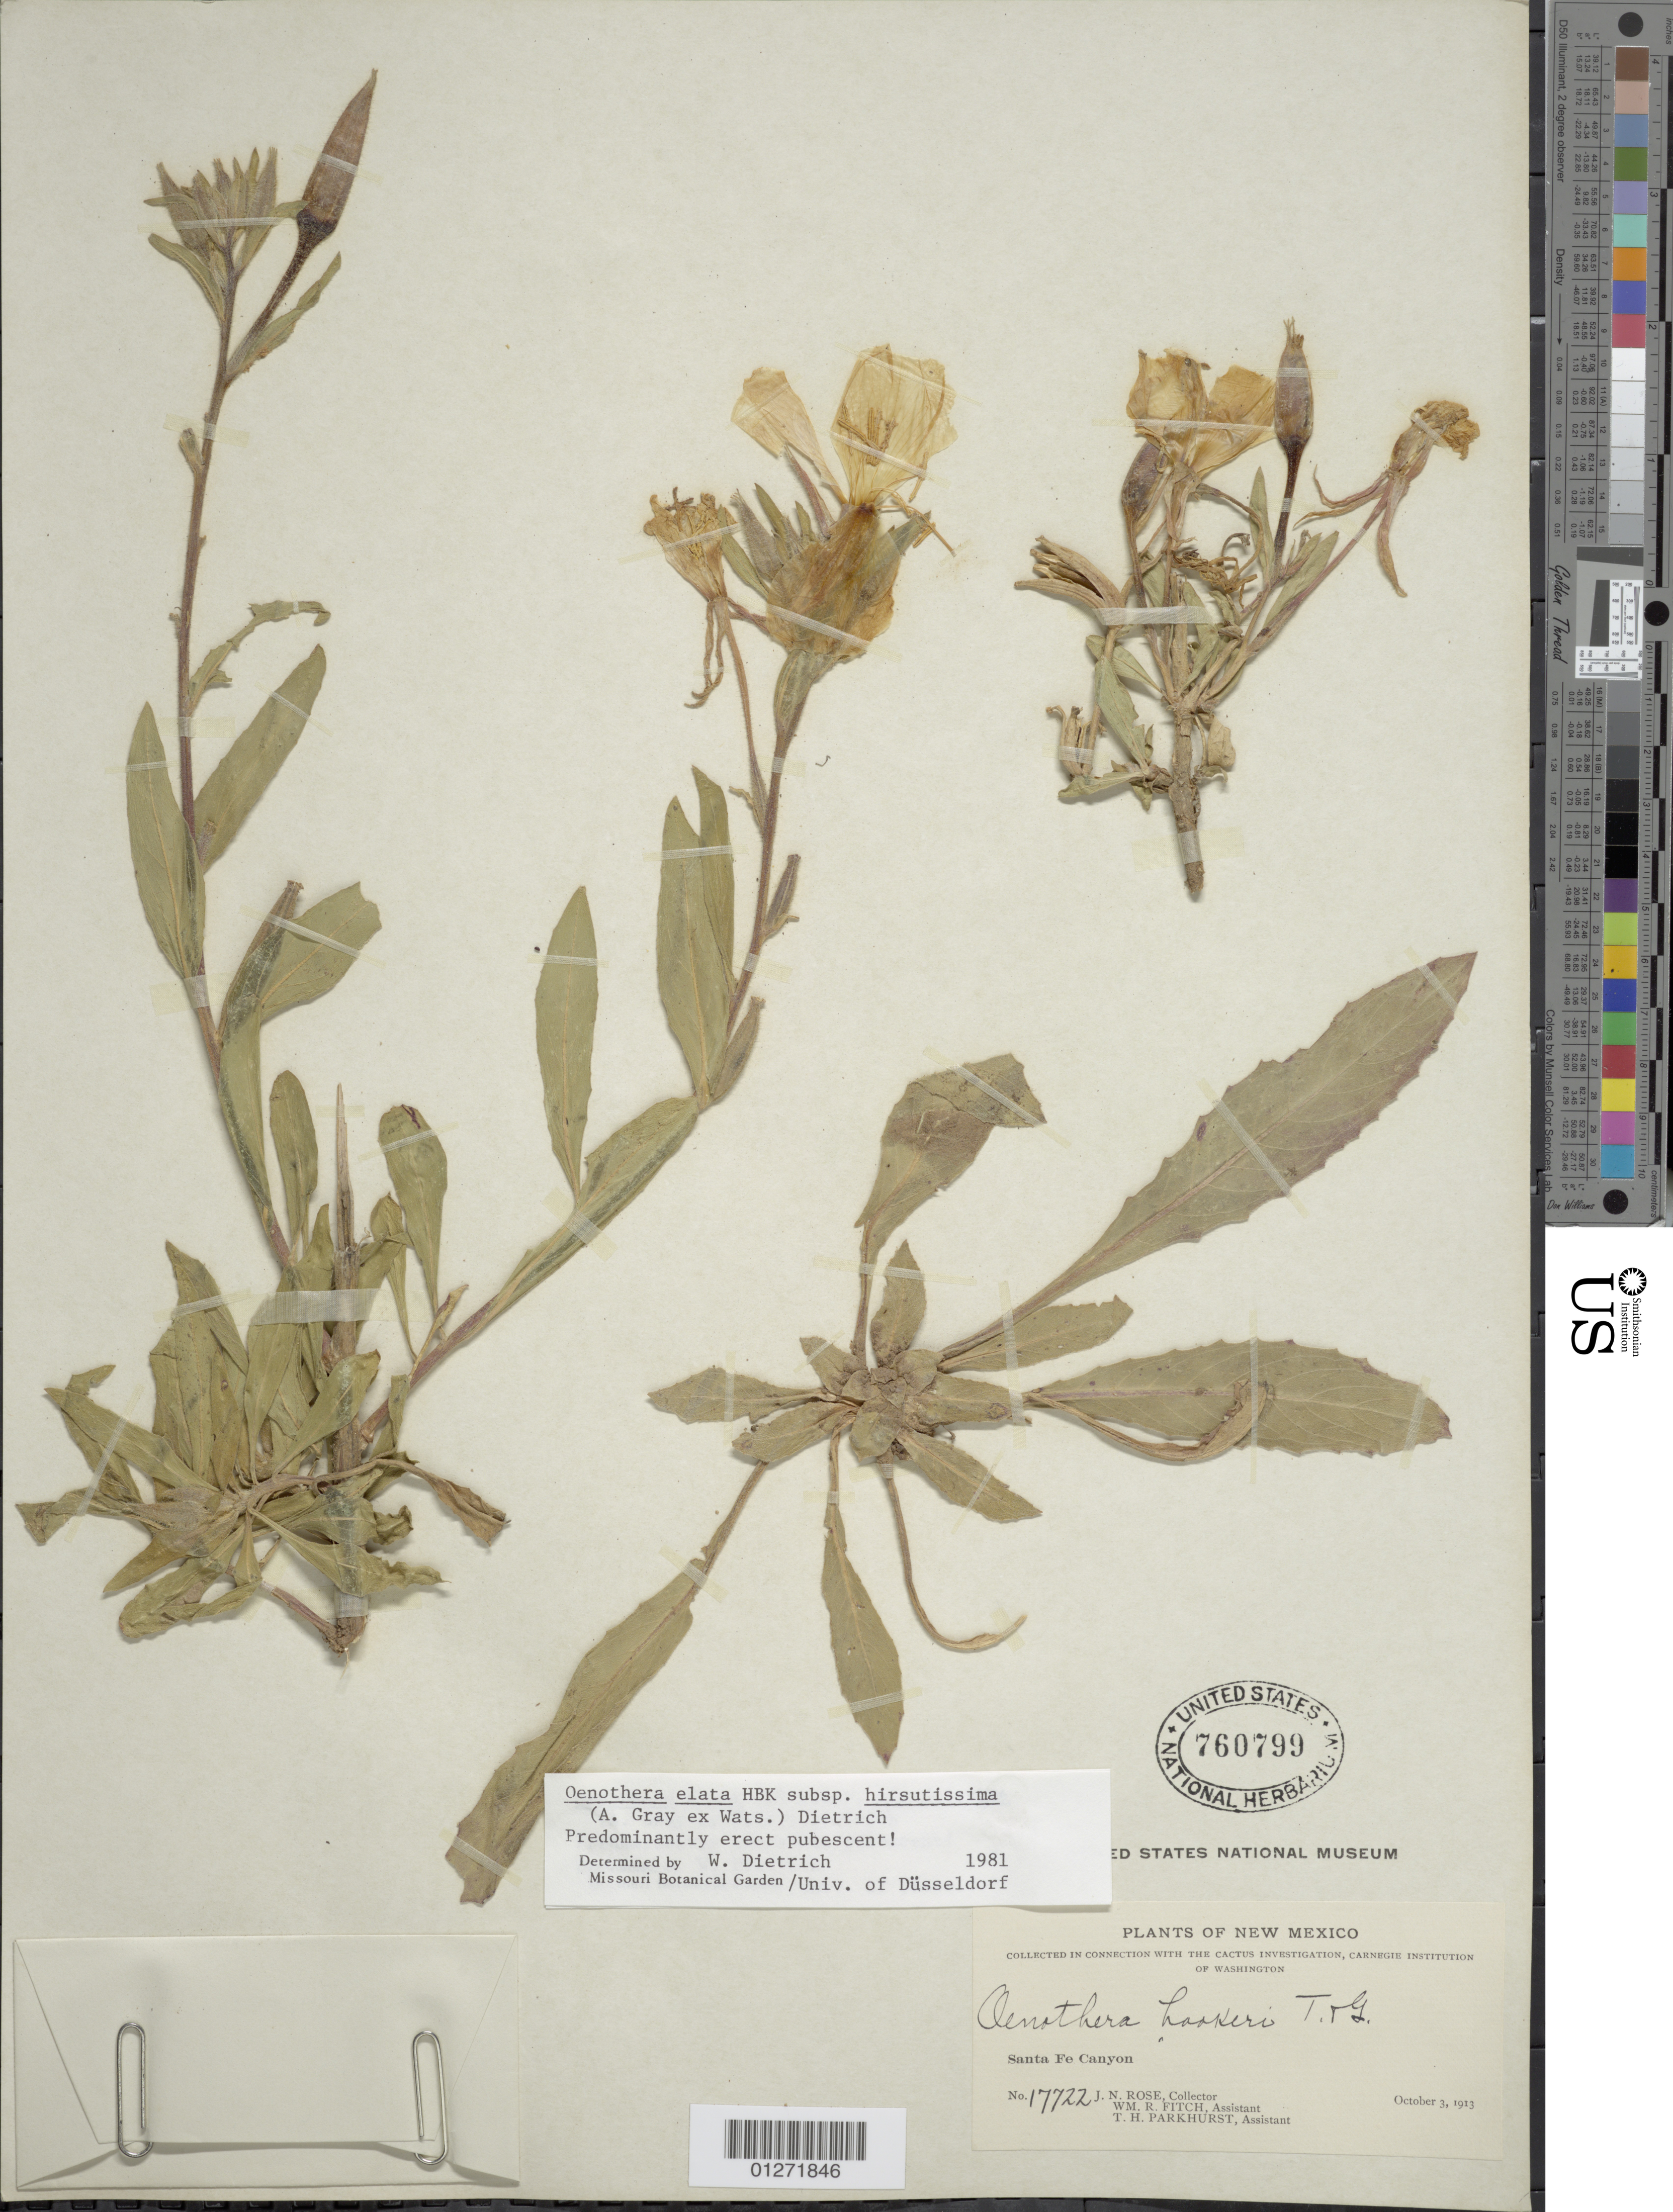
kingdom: Plantae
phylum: Tracheophyta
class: Magnoliopsida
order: Myrtales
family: Onagraceae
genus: Oenothera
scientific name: Oenothera elata subsp. hirsutissima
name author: (A. Gray ex S. Watson) W. Dietr.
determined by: Dietrich, W.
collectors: J. N. Rose & G. Rose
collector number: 17722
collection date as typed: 03 Oct 1913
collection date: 1913-10-03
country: United States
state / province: New Mexico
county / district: Santa Fe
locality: Sante Fe canyon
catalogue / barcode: US 760799